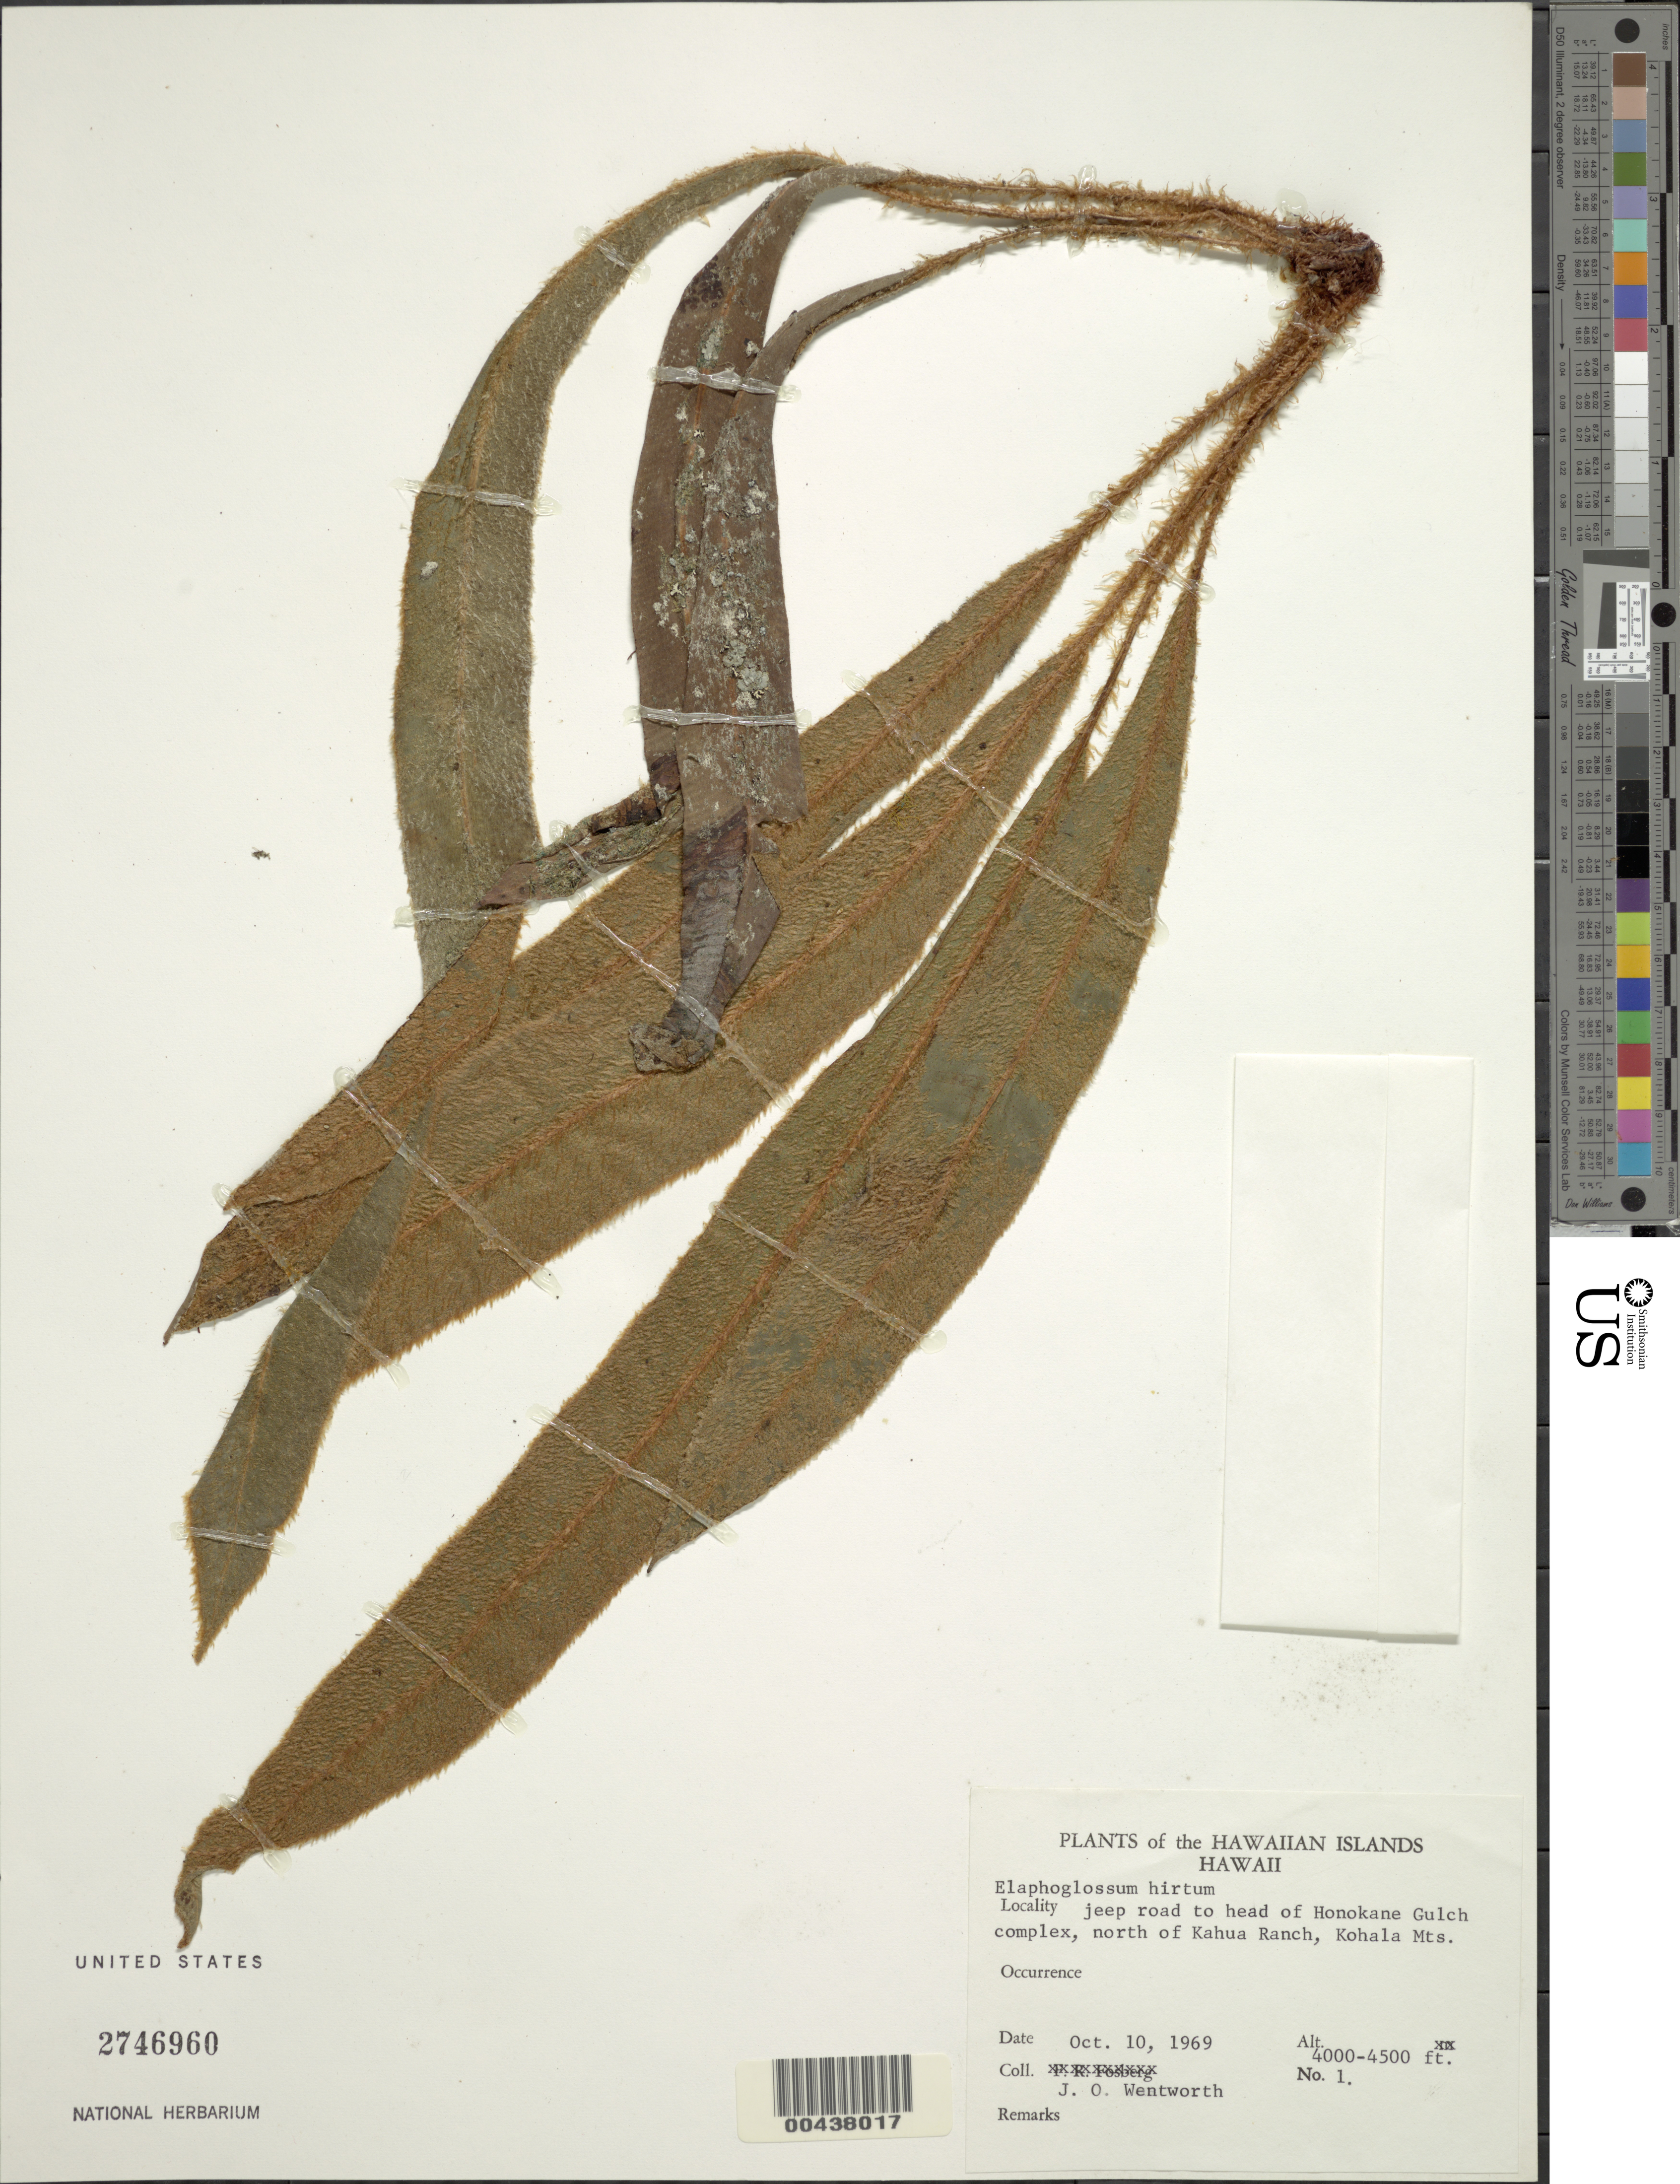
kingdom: Plantae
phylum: Tracheophyta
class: Polypodiopsida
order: Polypodiales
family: Dryopteridaceae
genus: Elaphoglossum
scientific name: Elaphoglossum hirtum var. micans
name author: C. Chr.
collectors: J. Wentworth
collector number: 1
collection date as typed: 10 Oct 1969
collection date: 1969-10-10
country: United States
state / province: Hawaii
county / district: Hawaii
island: Hawaii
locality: jeep road to head of Honokane Gulch complex, N of Kahua Ranch, Kohala Mts.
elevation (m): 1219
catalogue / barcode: US 2746960